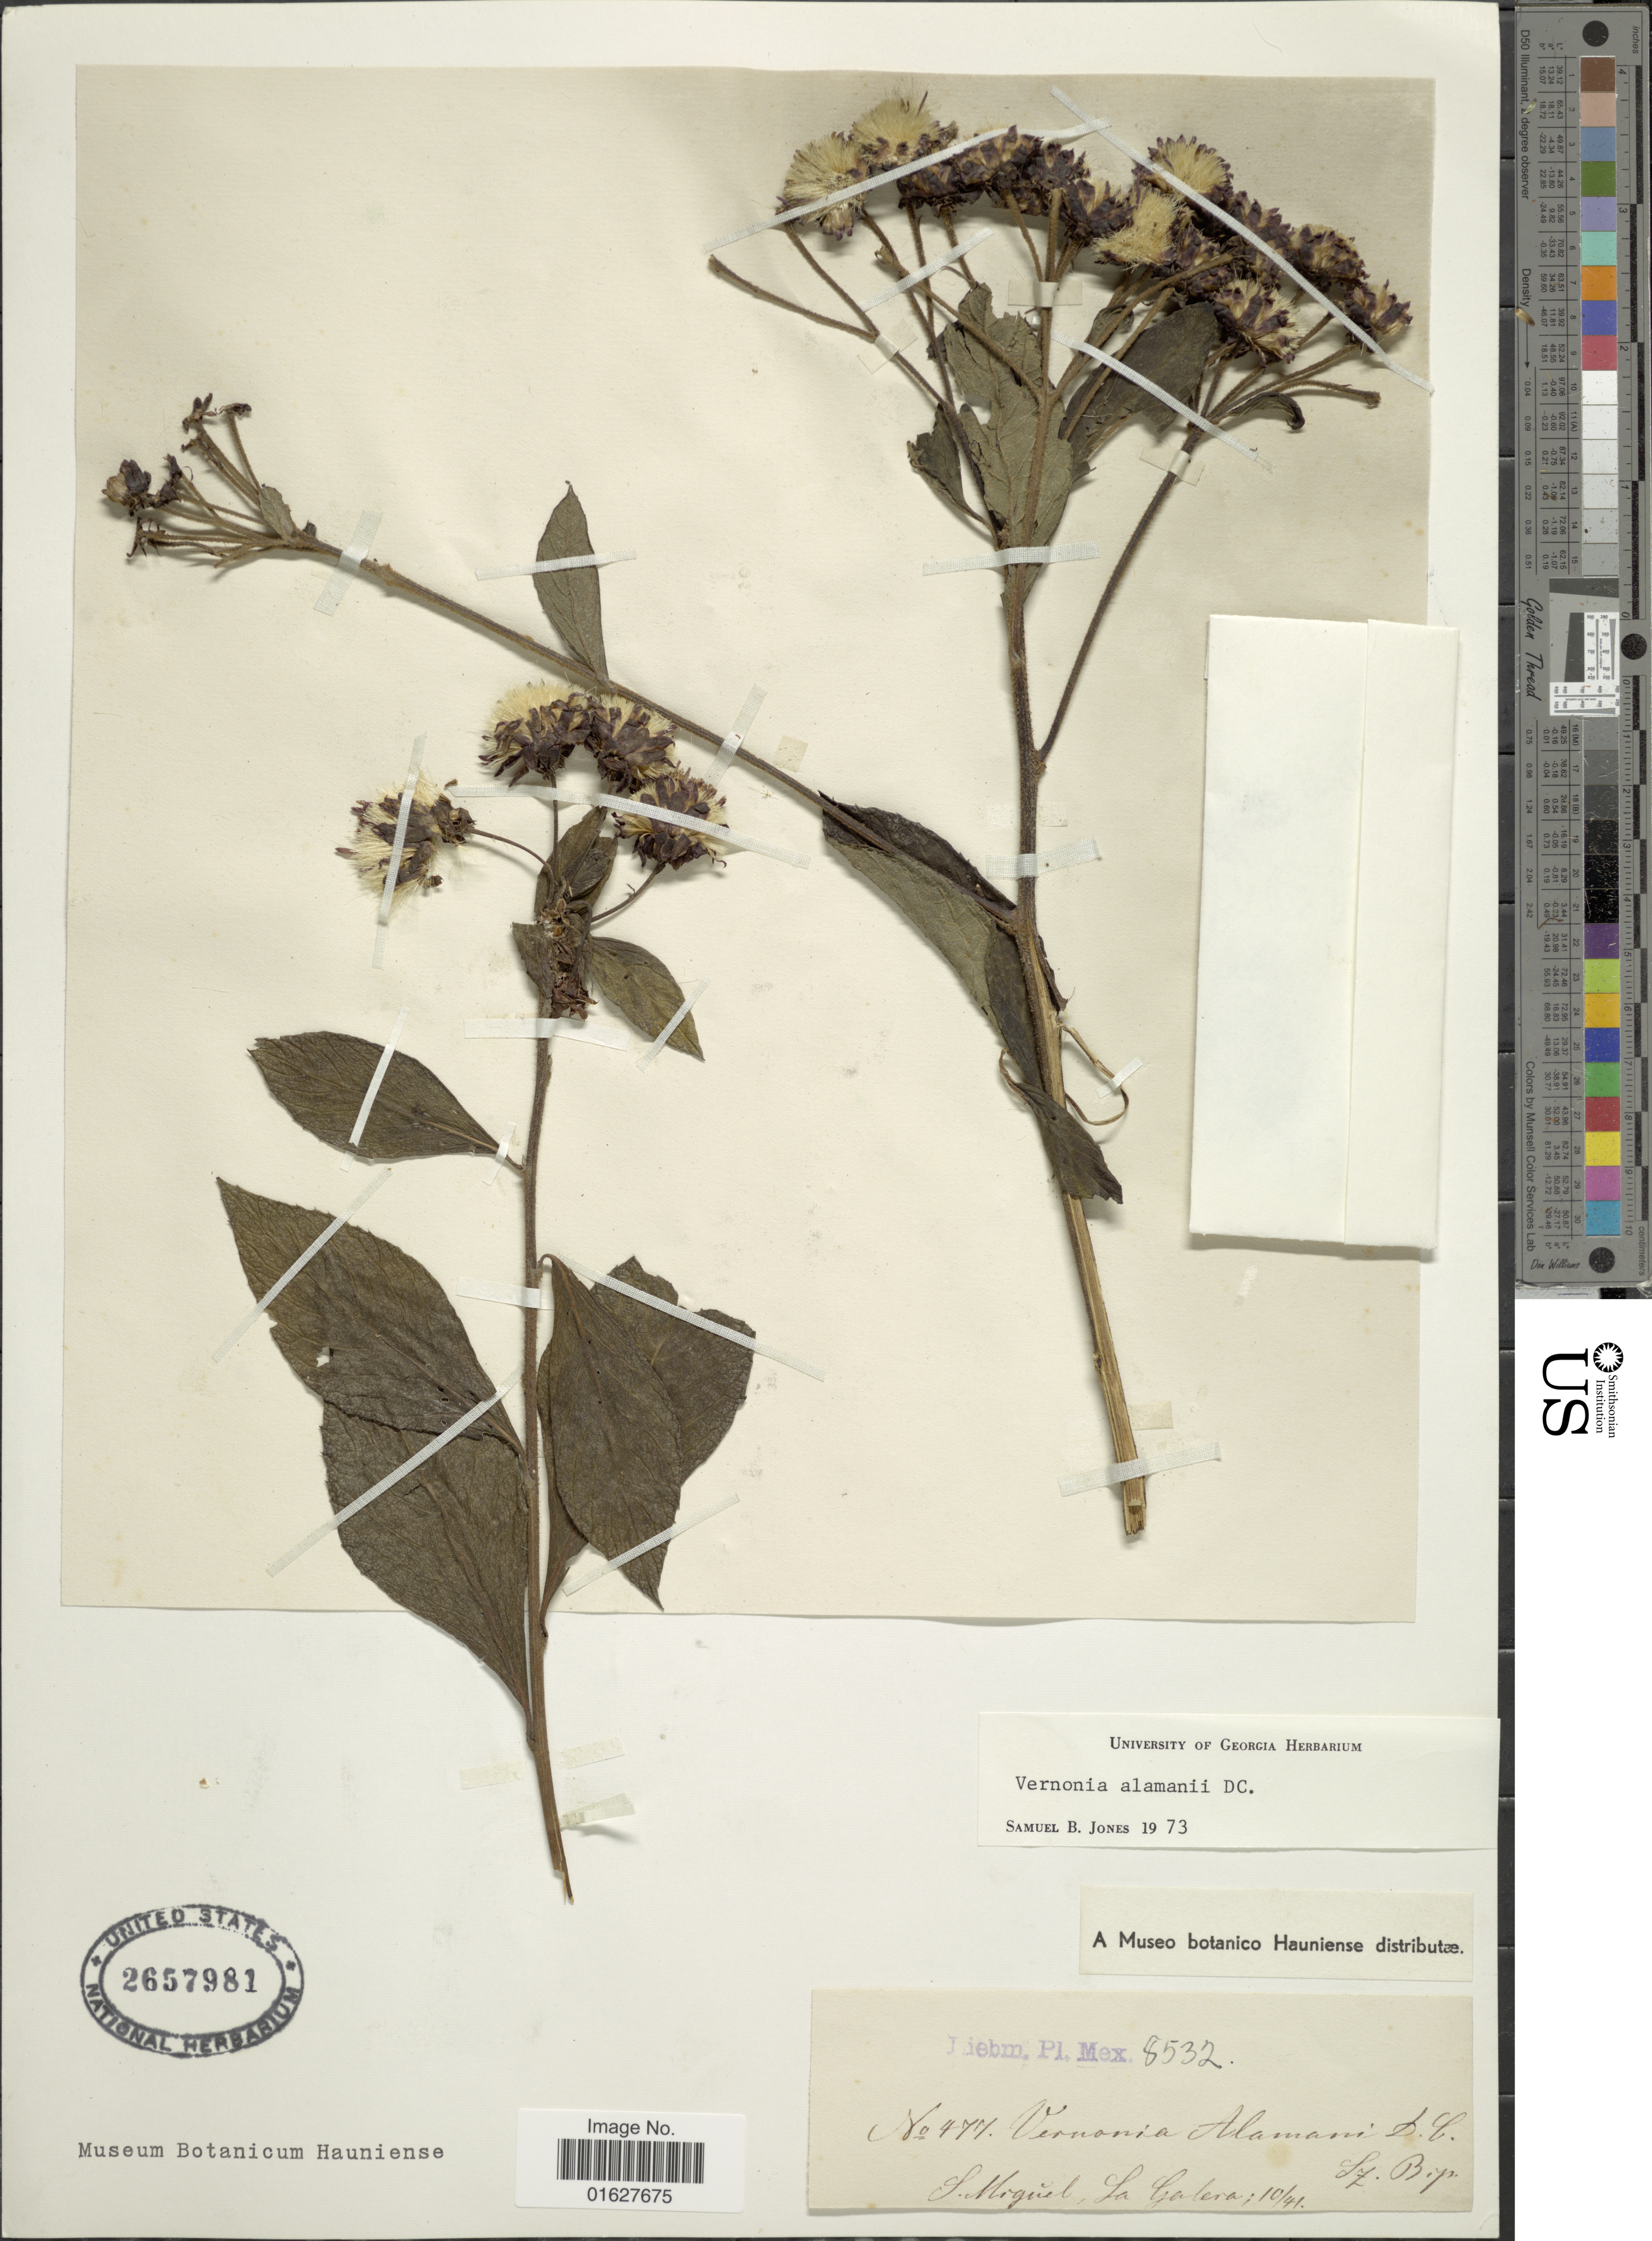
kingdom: Plantae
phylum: Tracheophyta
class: Magnoliopsida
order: Asterales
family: Asteraceae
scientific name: Vickianthus alamanii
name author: (DC.) H. Rob.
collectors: Liebman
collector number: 8532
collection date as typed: Transcribed d/m/y: /10/41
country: Mexico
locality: Mex. S. Miguel, La Gatera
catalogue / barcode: US 2657981